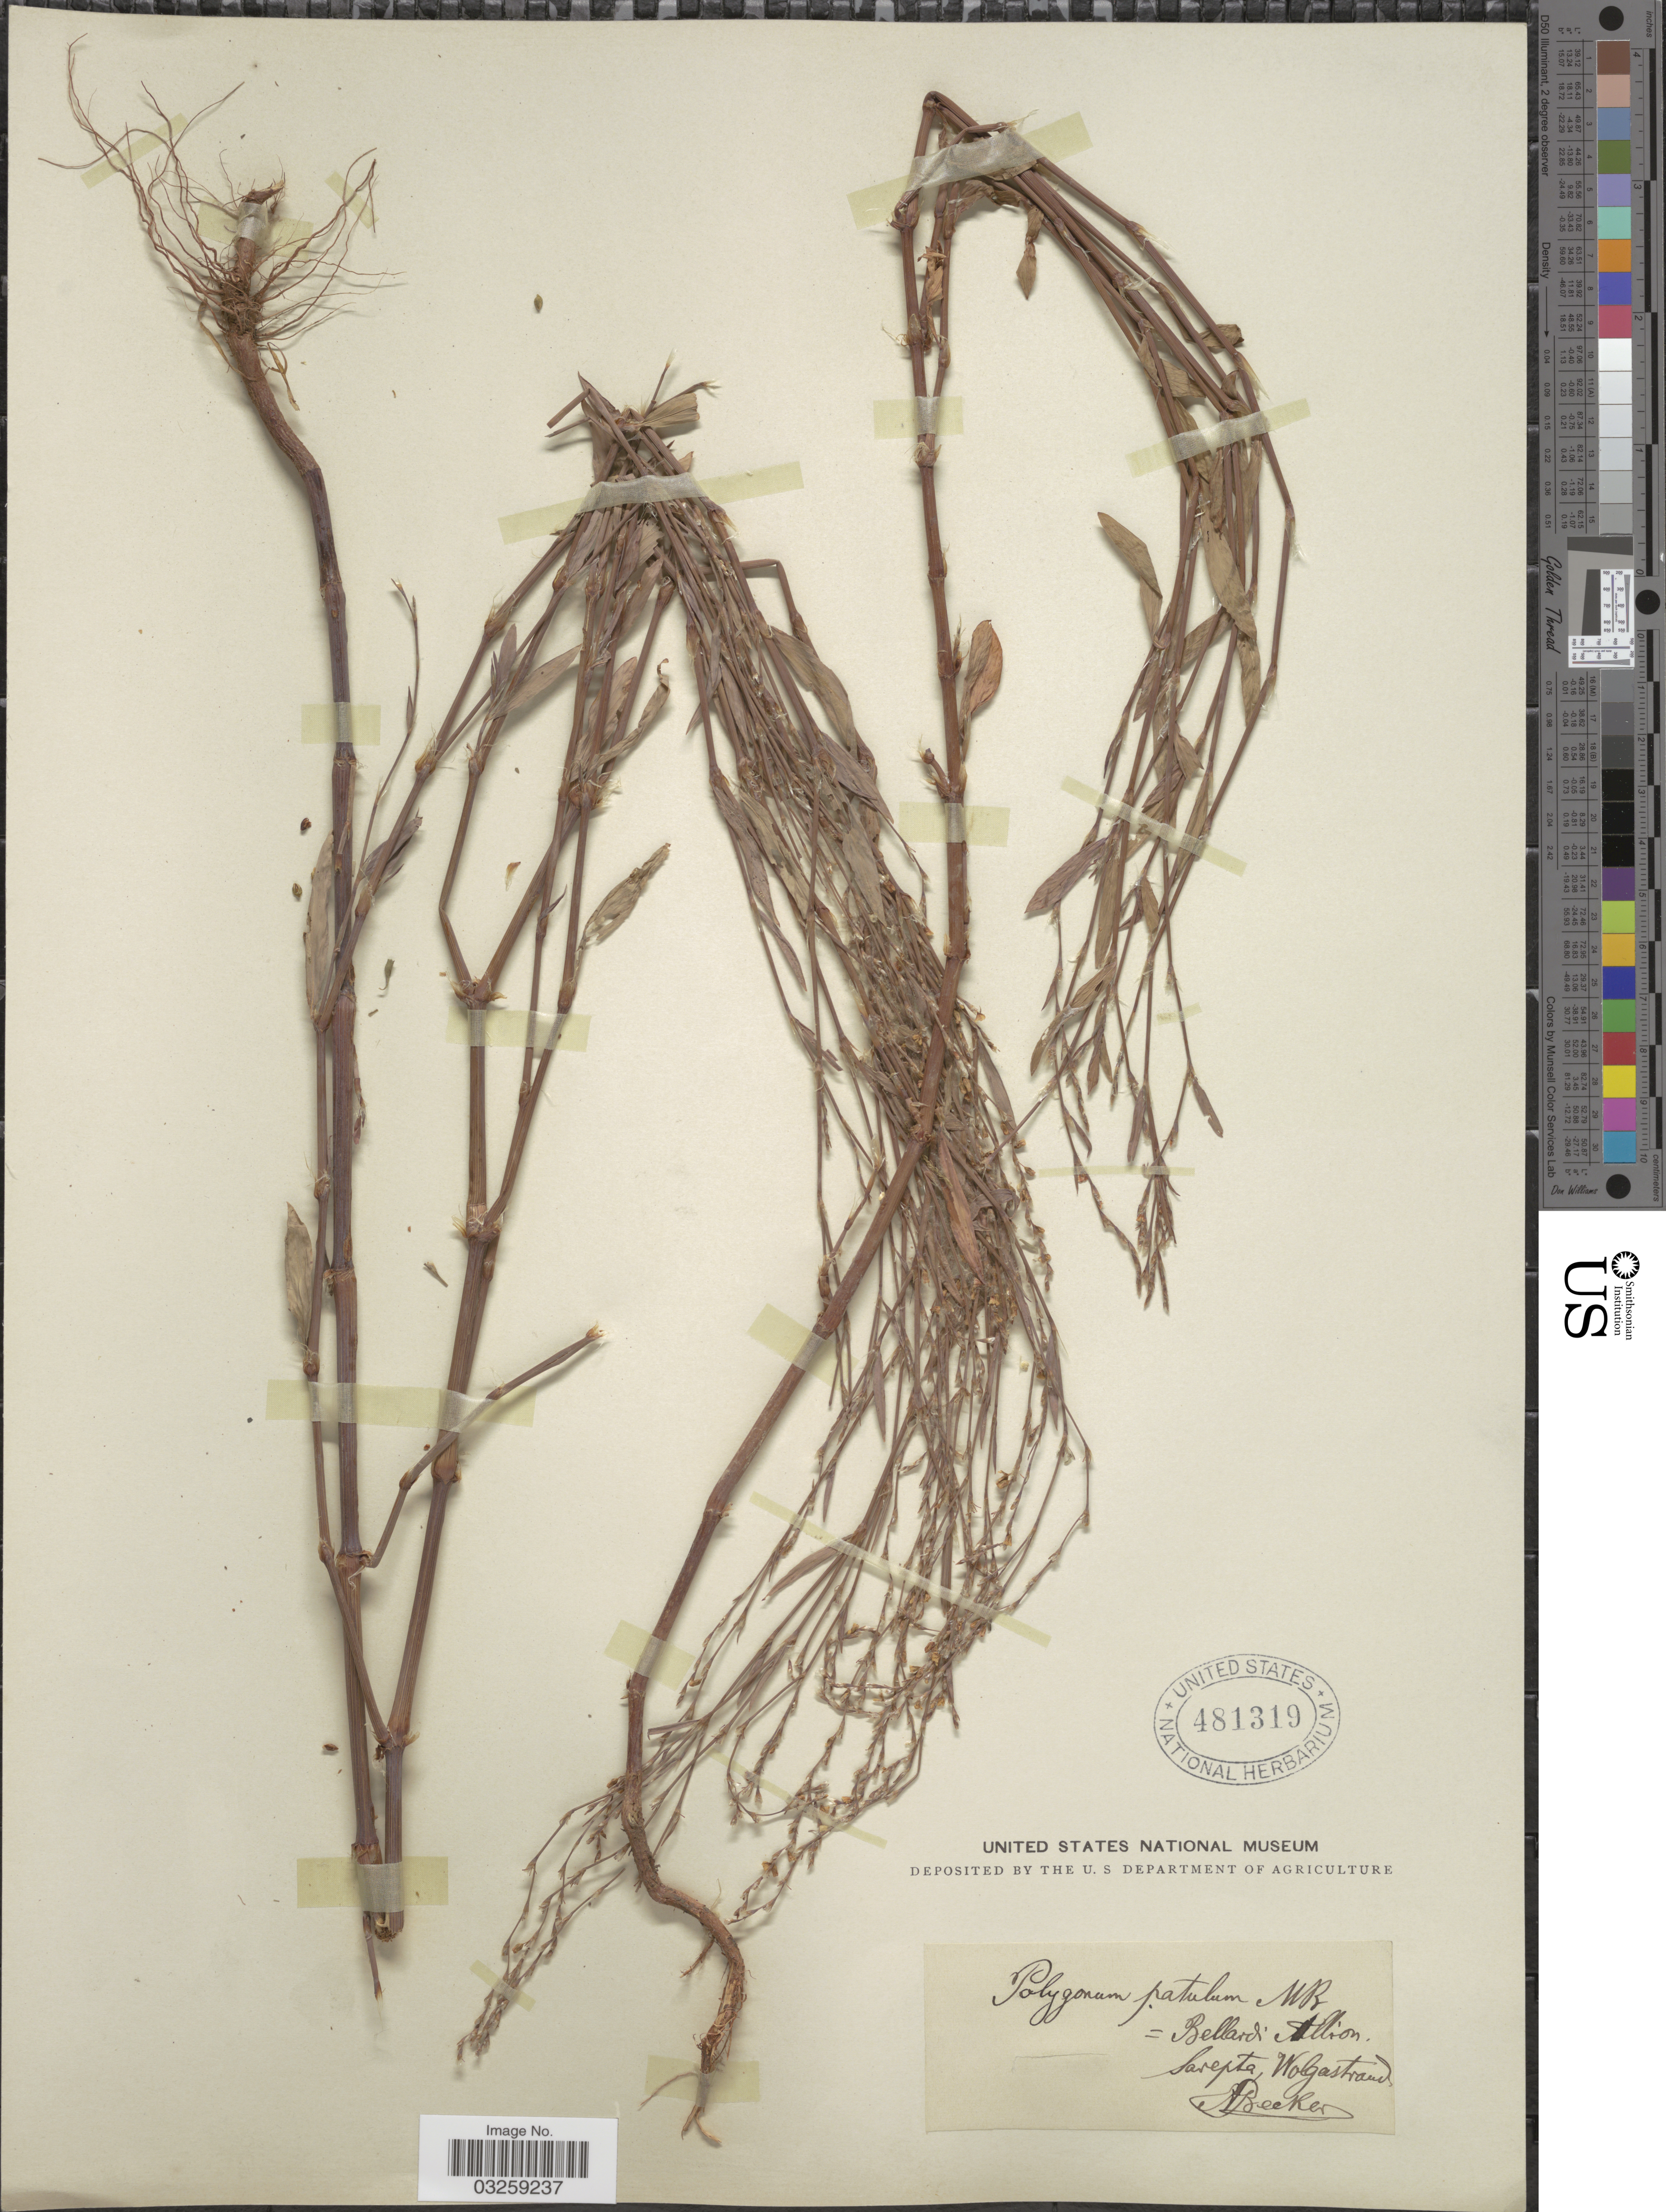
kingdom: Plantae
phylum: Tracheophyta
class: Magnoliopsida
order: Caryophyllales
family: Polygonaceae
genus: Polygonum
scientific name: Polygonum patulum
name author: M. Bieb.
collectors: A. Becker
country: Russian Federation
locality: Sarepta.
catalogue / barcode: US 481319